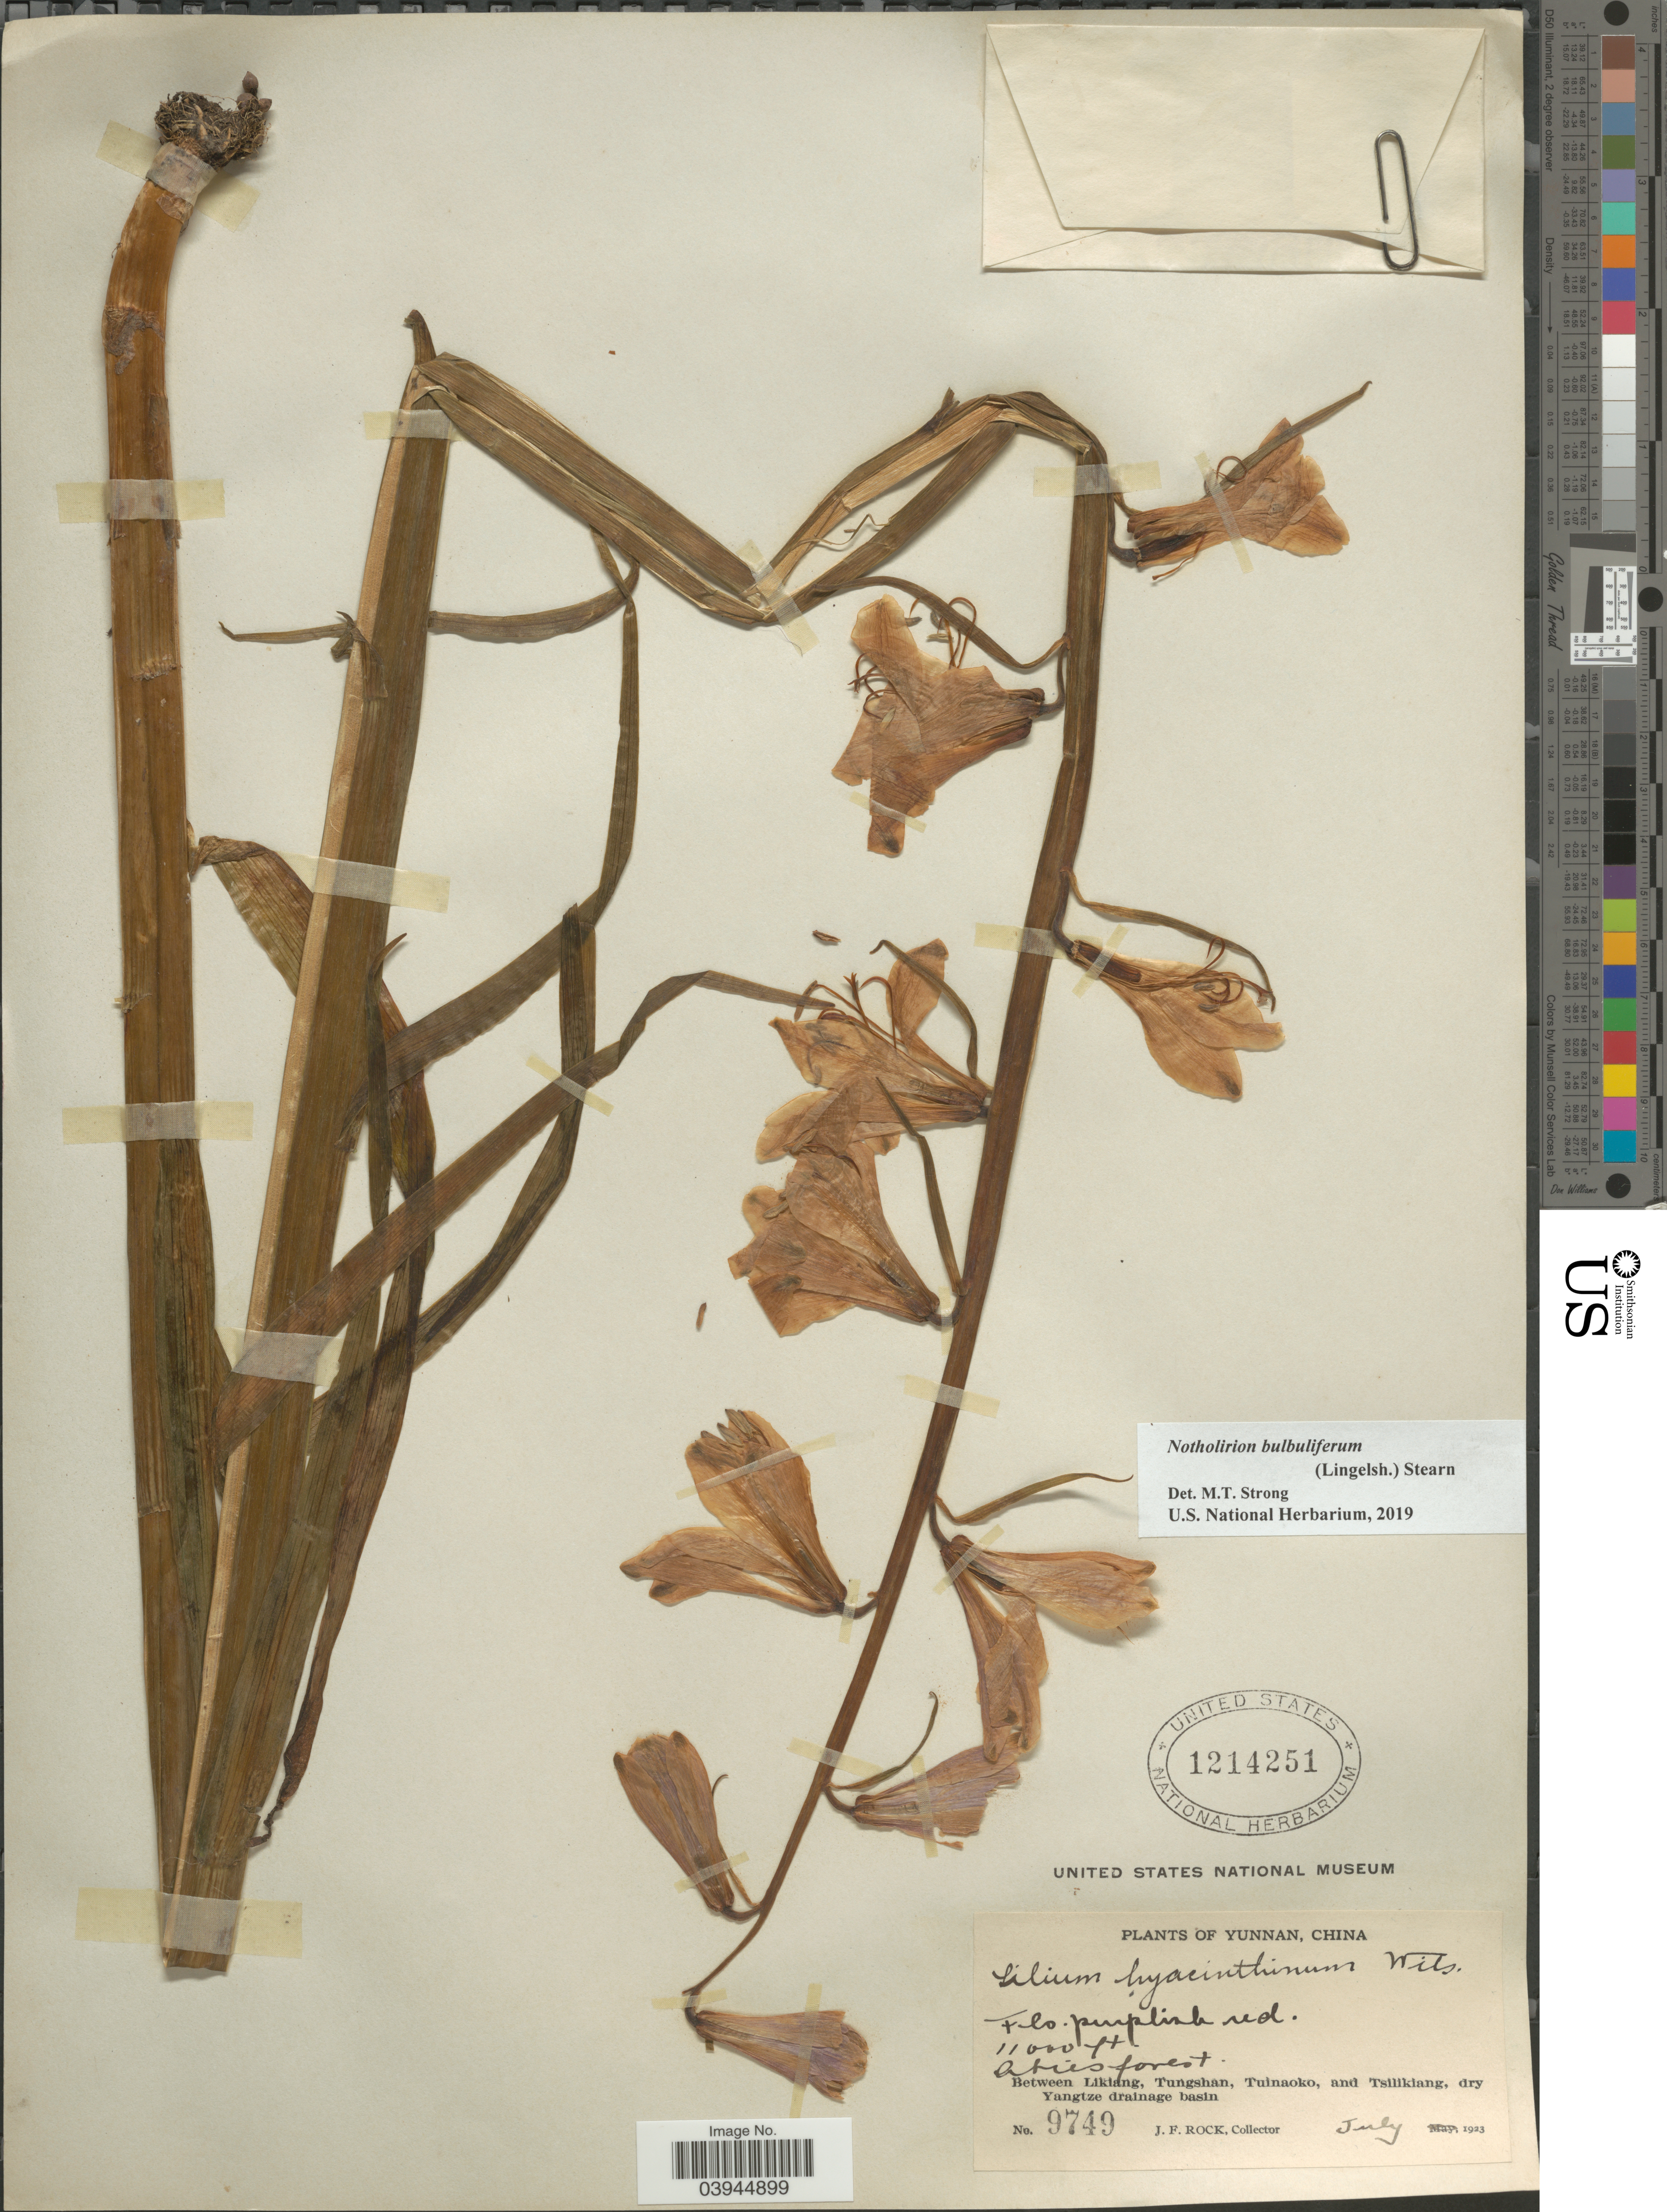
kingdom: Plantae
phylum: Tracheophyta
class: Liliopsida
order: Liliales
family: Liliaceae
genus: Notholirion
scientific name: Notholirion bulbuliferum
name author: (Lingelsh. ex H. Limpr.) Stearn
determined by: Strong, Mark T., (BOT), Smithsonian Institution - National Museum of Natural History (UNITED STATES)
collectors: J. Rock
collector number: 9749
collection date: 1923-07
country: China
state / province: Yunnan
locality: Abies forest. Between Likiang, Tungshan, Tuinaoko, and Tsilikiang, dry Yangtze drainage basin.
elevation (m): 3353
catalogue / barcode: US 1214251